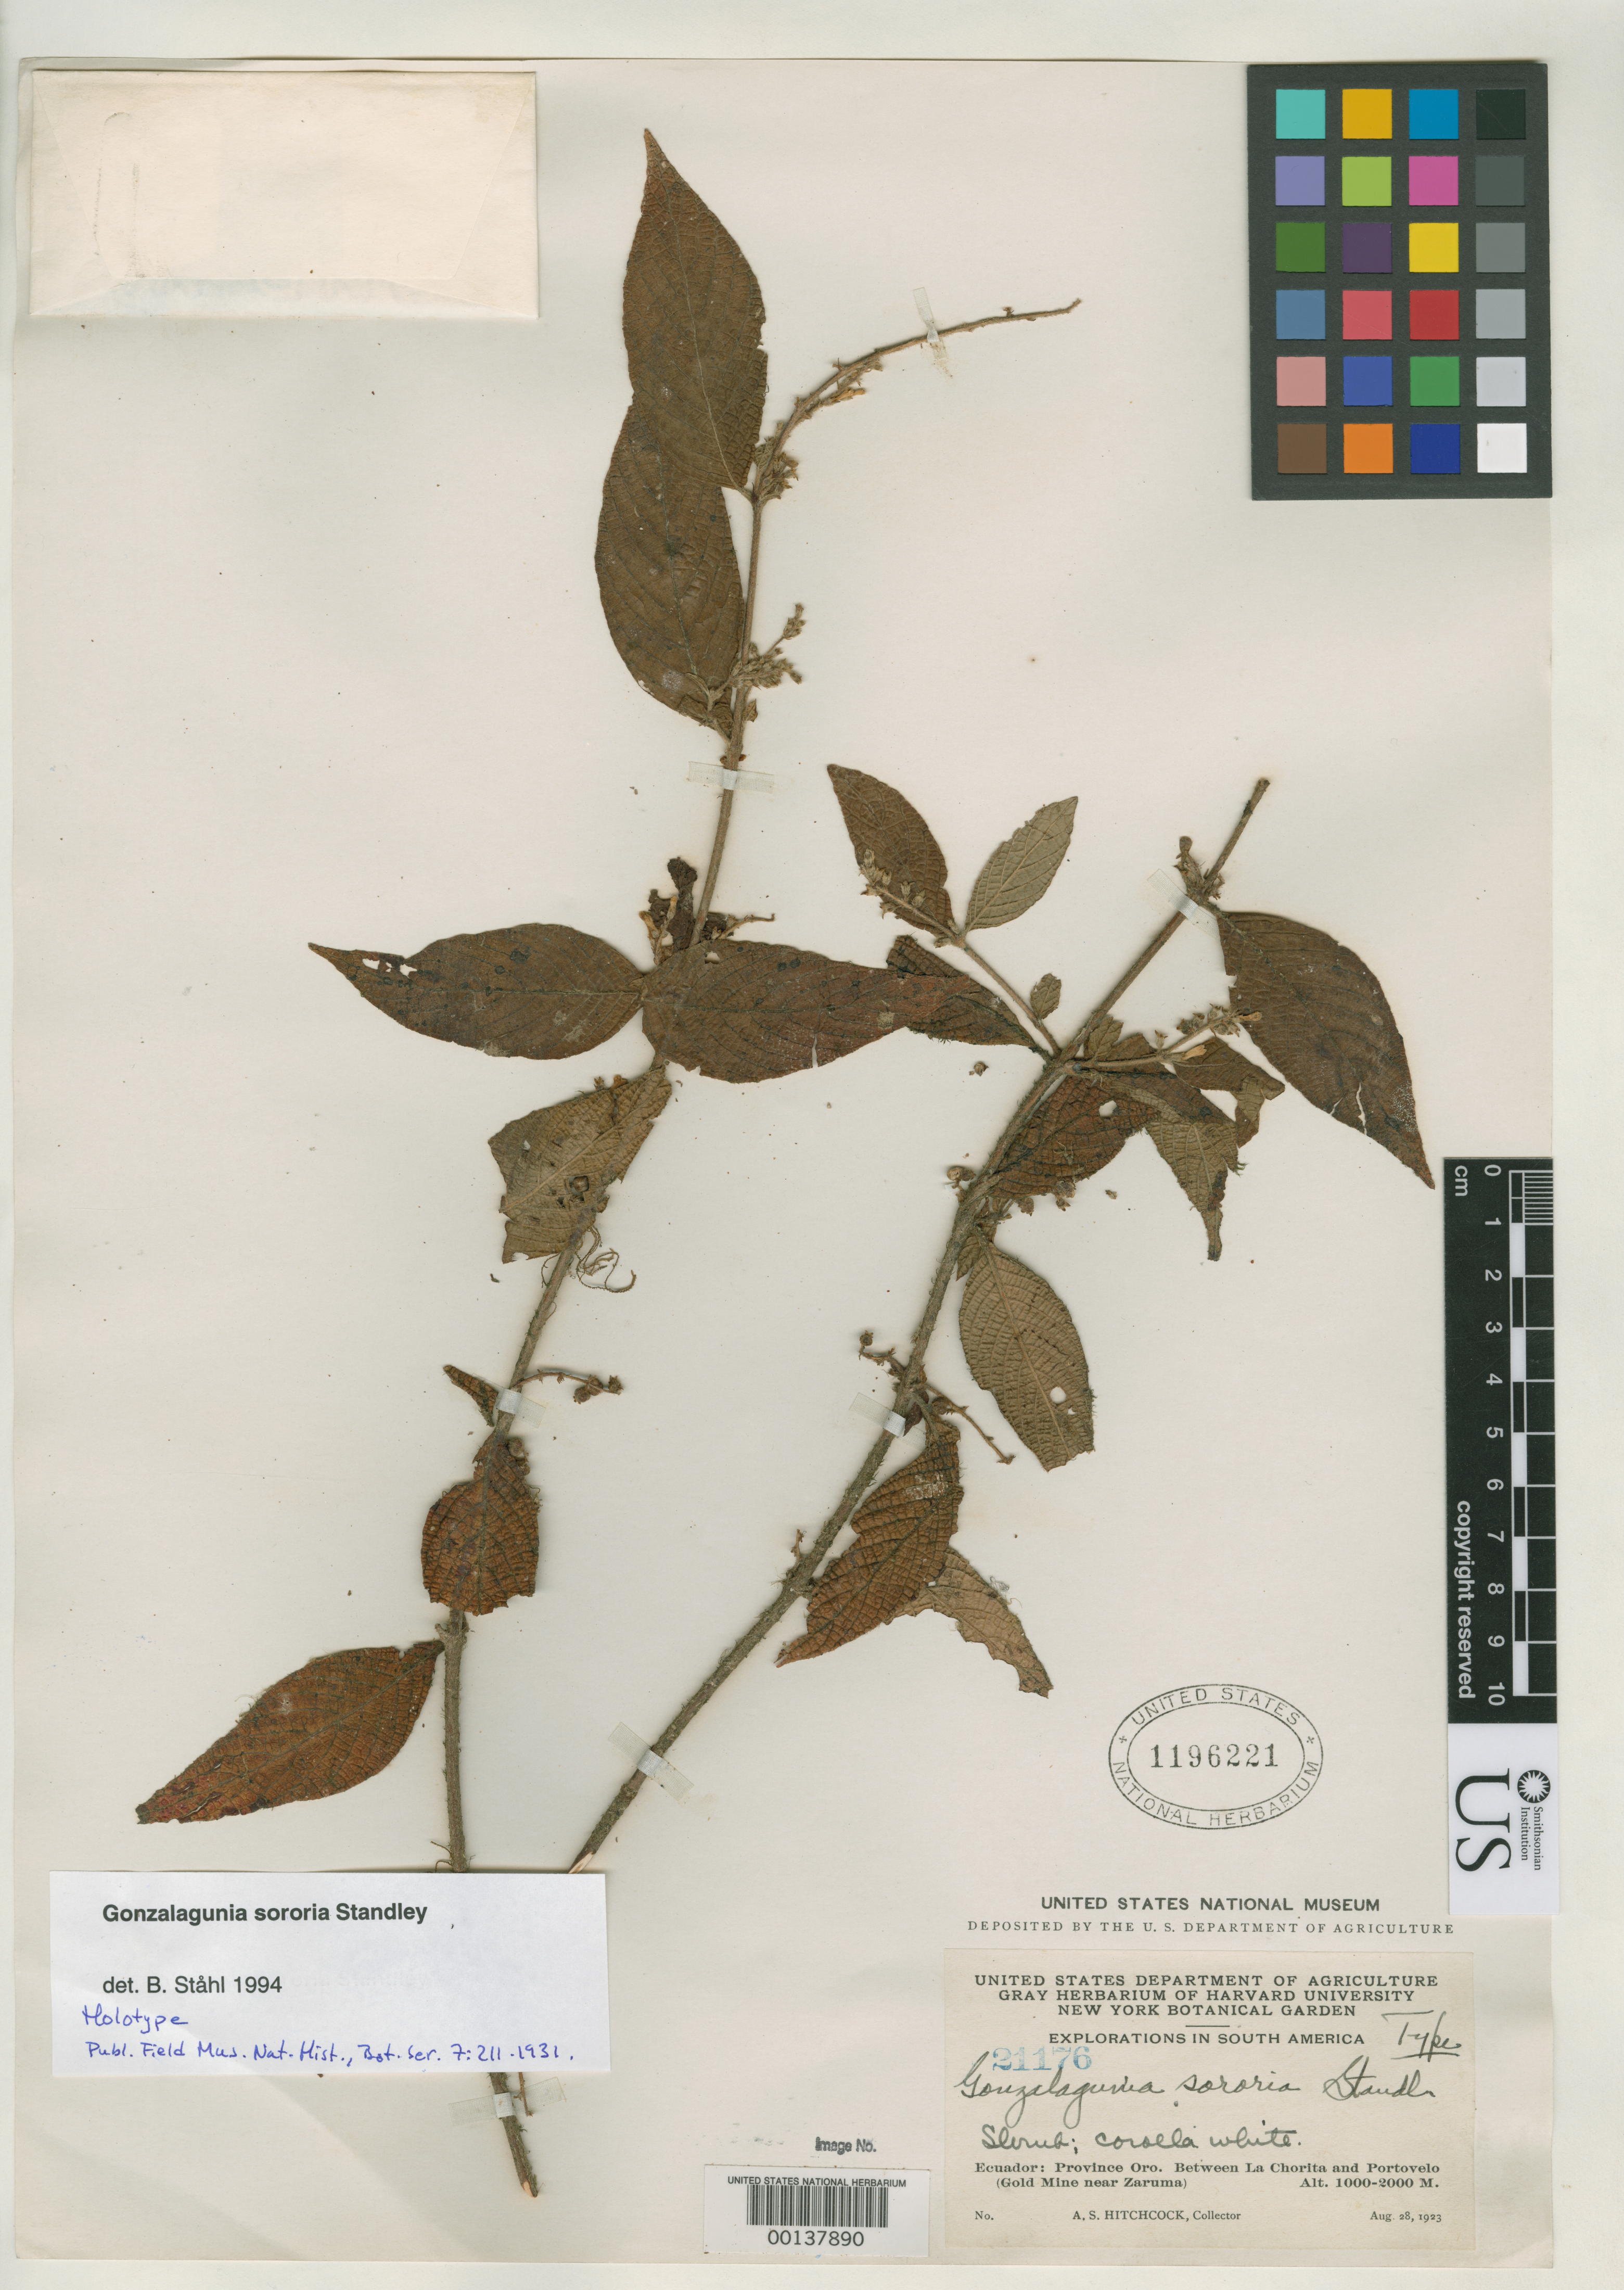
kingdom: Plantae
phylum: Tracheophyta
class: Magnoliopsida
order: Gentianales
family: Rubiaceae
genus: Gonzalagunia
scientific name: Gonzalagunia sororia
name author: Standl.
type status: Holotype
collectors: A. S. Hitchcock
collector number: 21176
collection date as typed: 28 Aug 1923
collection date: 1923-08-28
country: Ecuador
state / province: El Oro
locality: Between La Chorita and Portovelo, gold mine near Zaruma.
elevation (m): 1000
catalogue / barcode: US 1196221